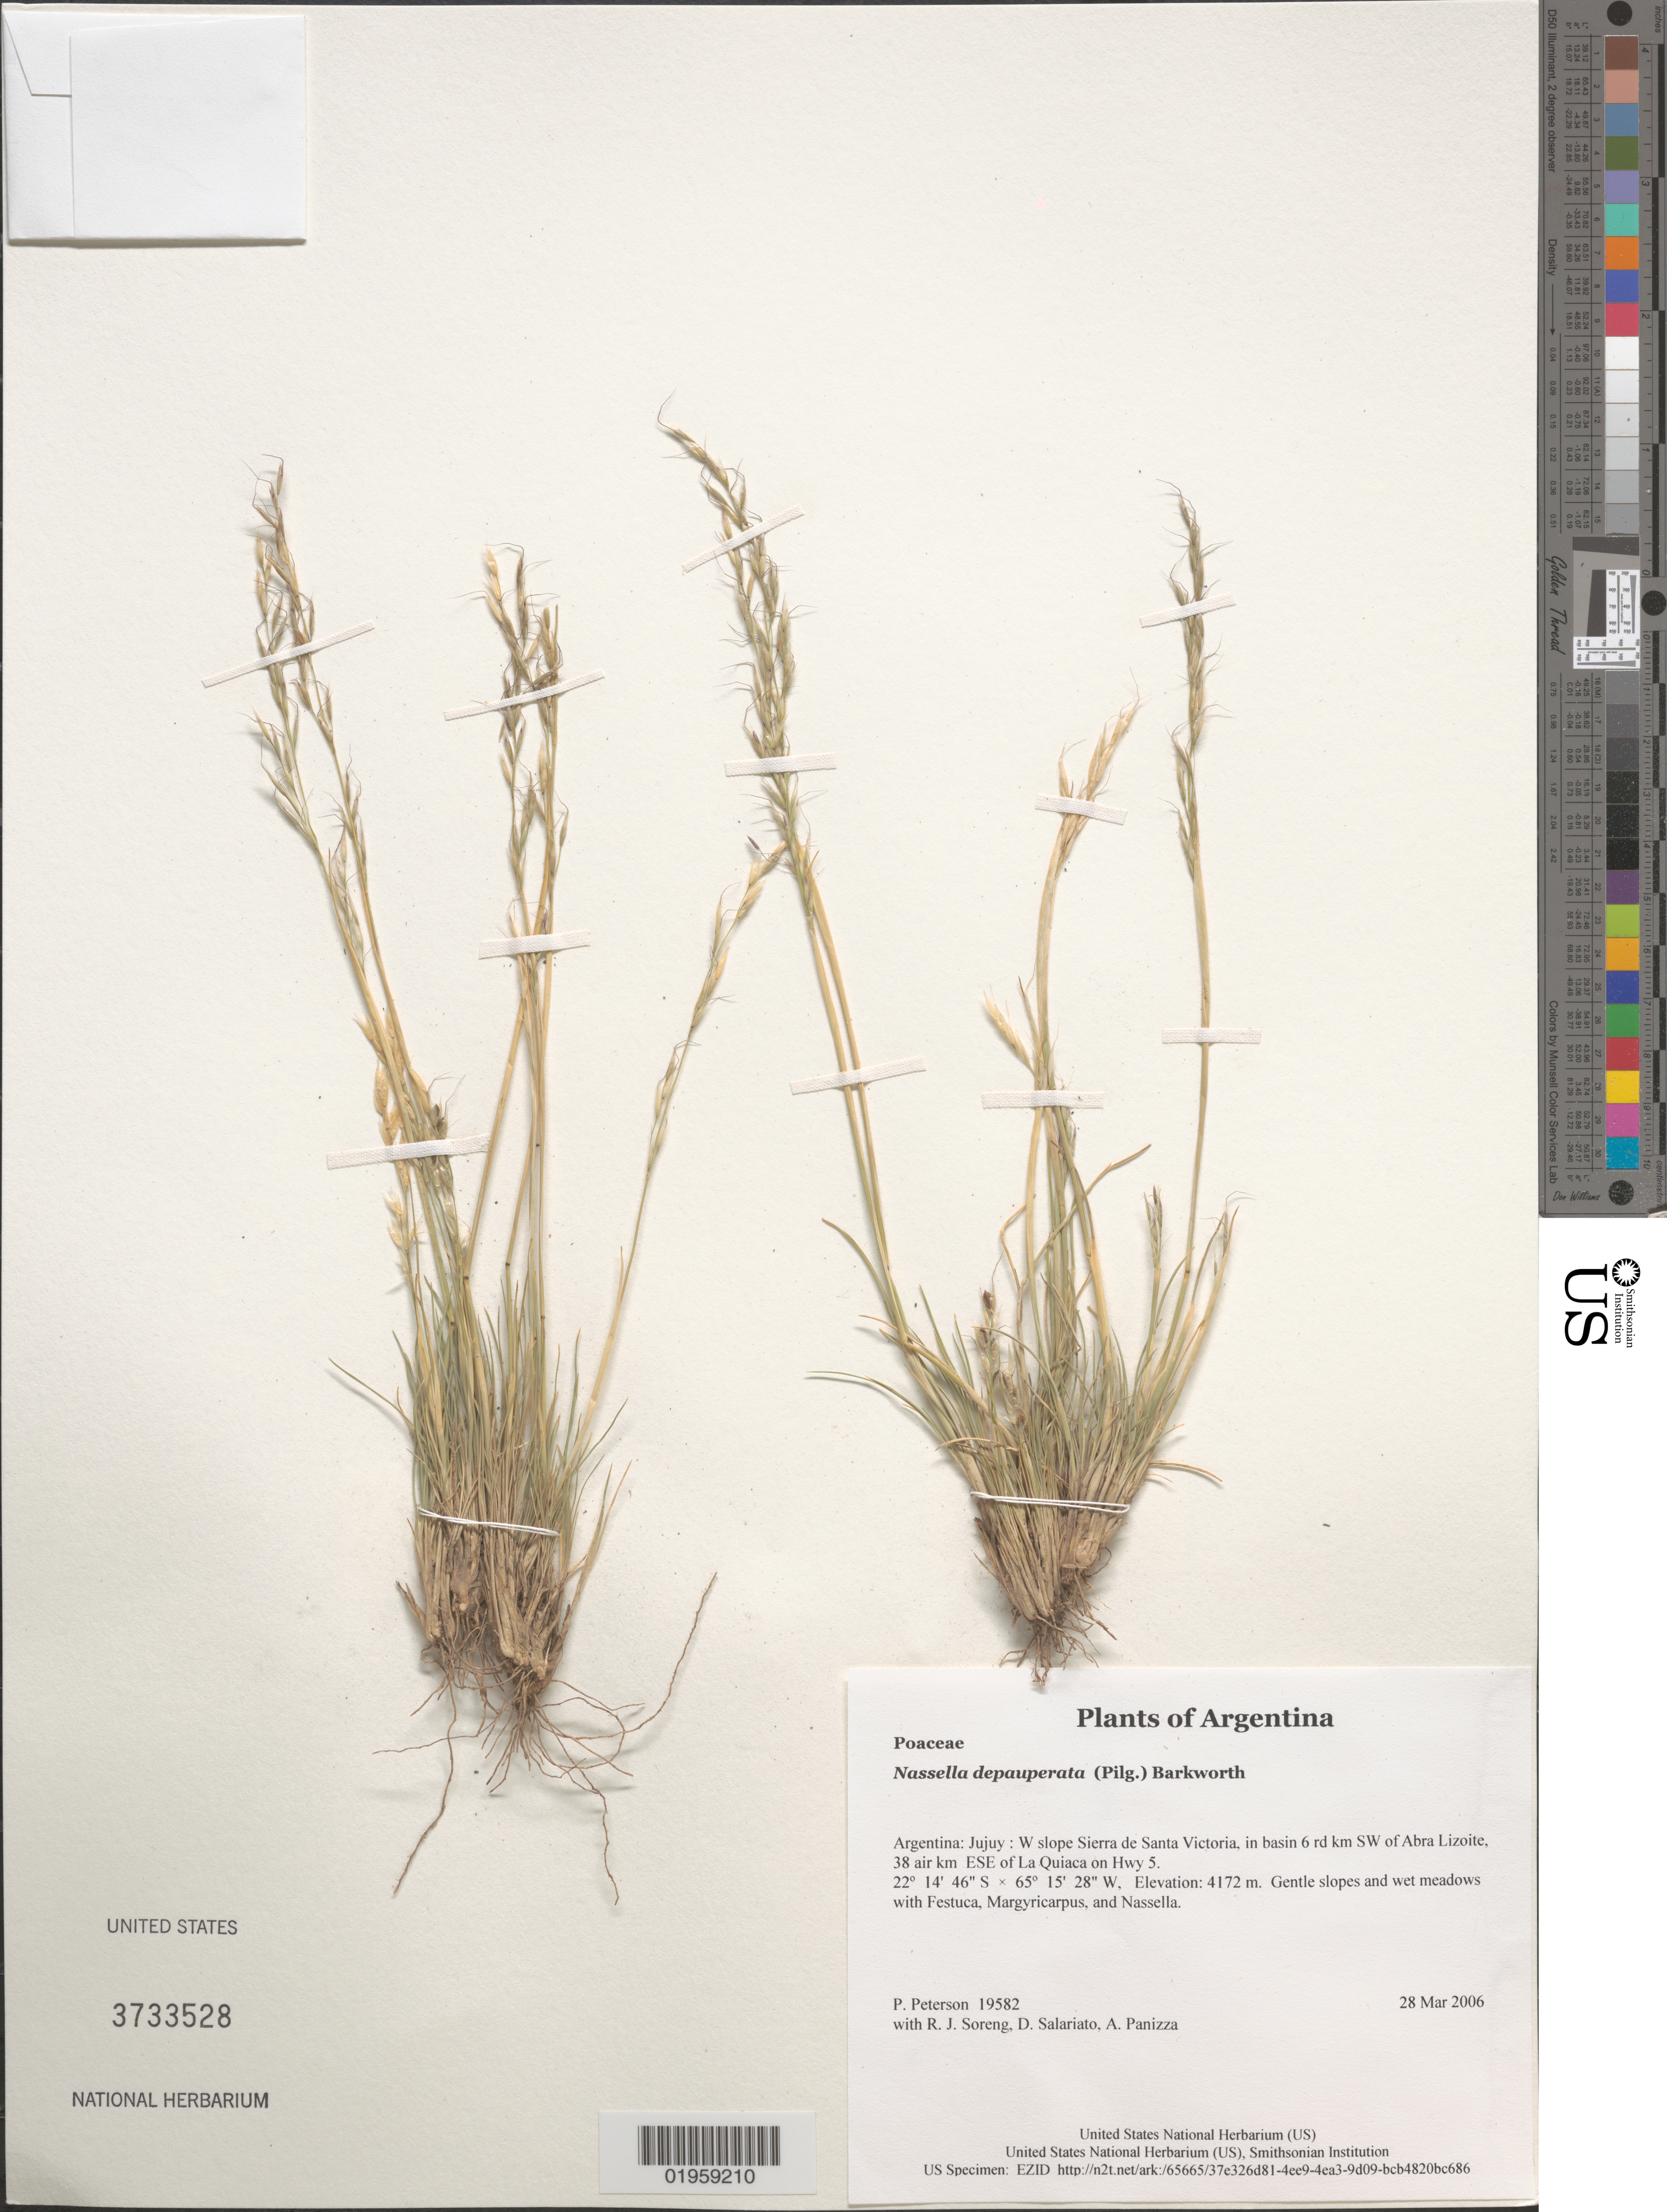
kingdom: Plantae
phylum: Tracheophyta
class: Liliopsida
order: Poales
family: Poaceae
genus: Nassella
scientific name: Nassella depauperata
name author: (Pilg.) Barkworth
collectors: P. M. Peterson, R. J. Soreng, D. Salariato & A. Panizza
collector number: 19582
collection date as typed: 28 Mar 2006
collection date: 2006-03-28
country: Argentina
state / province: Jujuy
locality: W slope Sierra de Santa Victoria, in basin 6 rd km SW of Abra Lizoite, 38 air km ESE of La Quiaca on Hwy 5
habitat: Gentle slopes and wet meadows with Festuca, Margyricarpus, and Nassella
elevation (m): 4172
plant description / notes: US, SI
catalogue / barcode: US 3733528